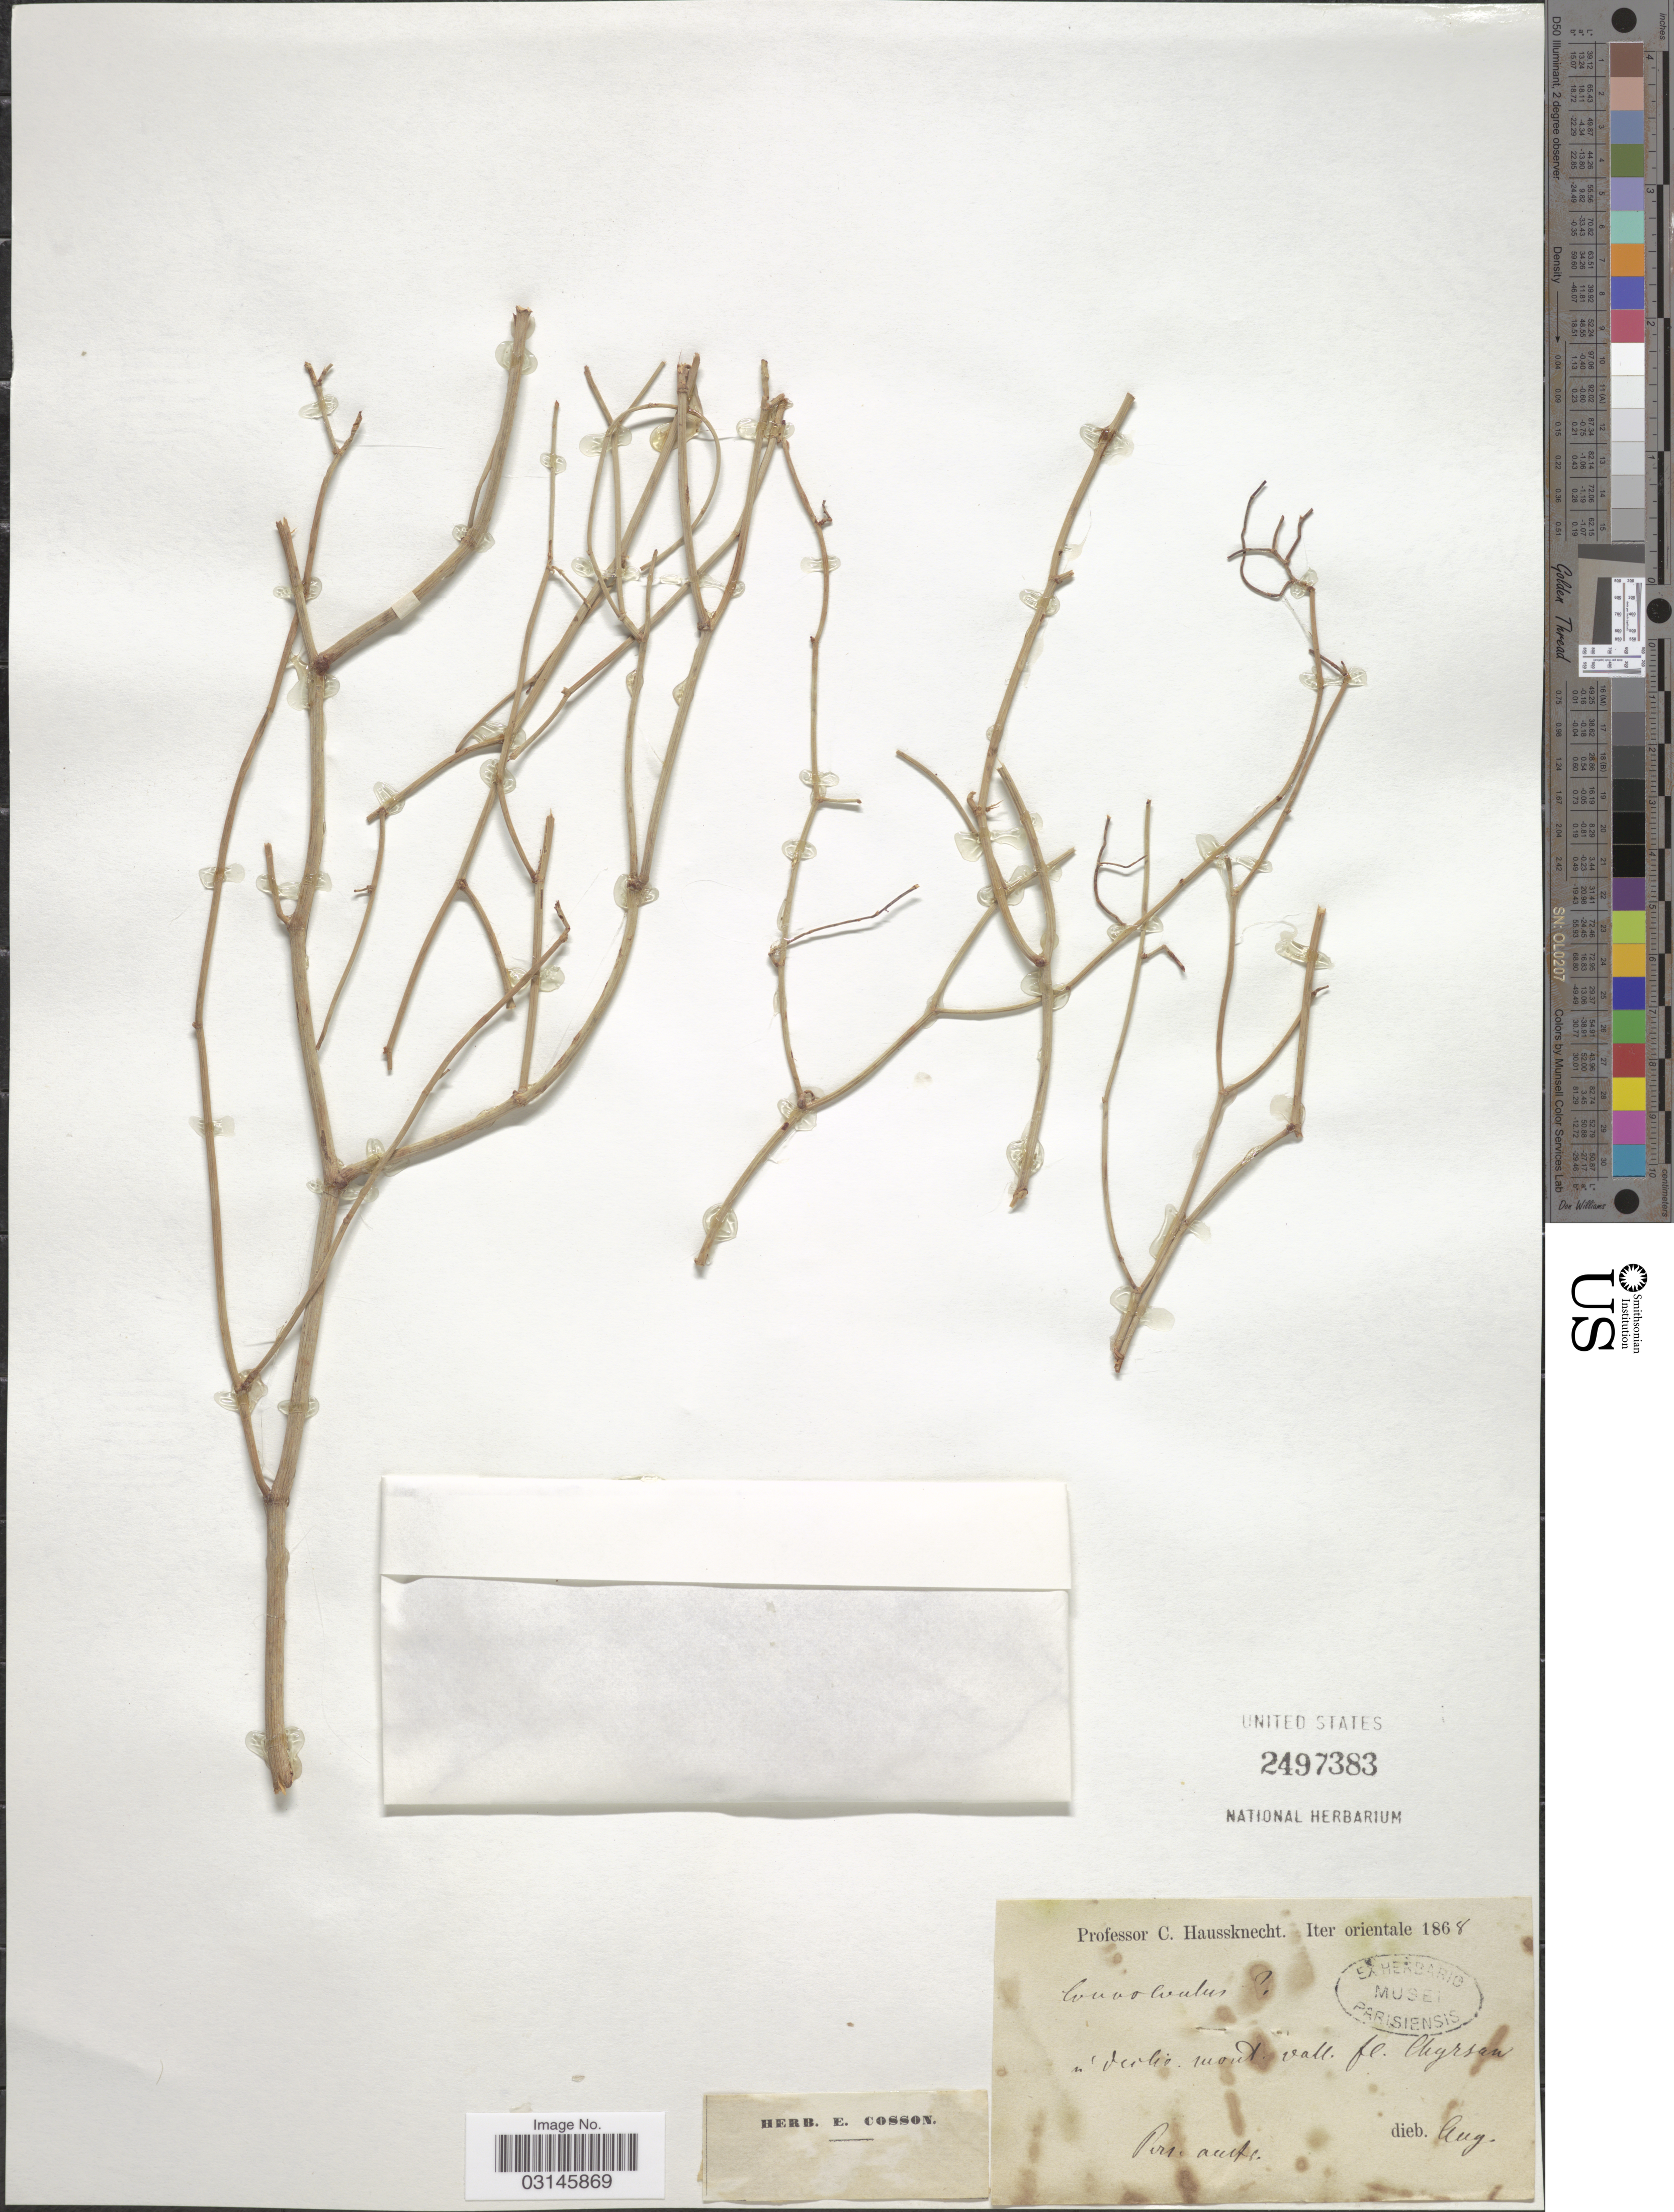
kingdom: Plantae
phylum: Tracheophyta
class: Magnoliopsida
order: Solanales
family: Convolvulaceae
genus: Convolvulus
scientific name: Convolvulus sp.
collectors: C. Haussknecht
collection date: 1868-08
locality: Iter orientale, Pers. austr.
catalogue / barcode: US 2497383